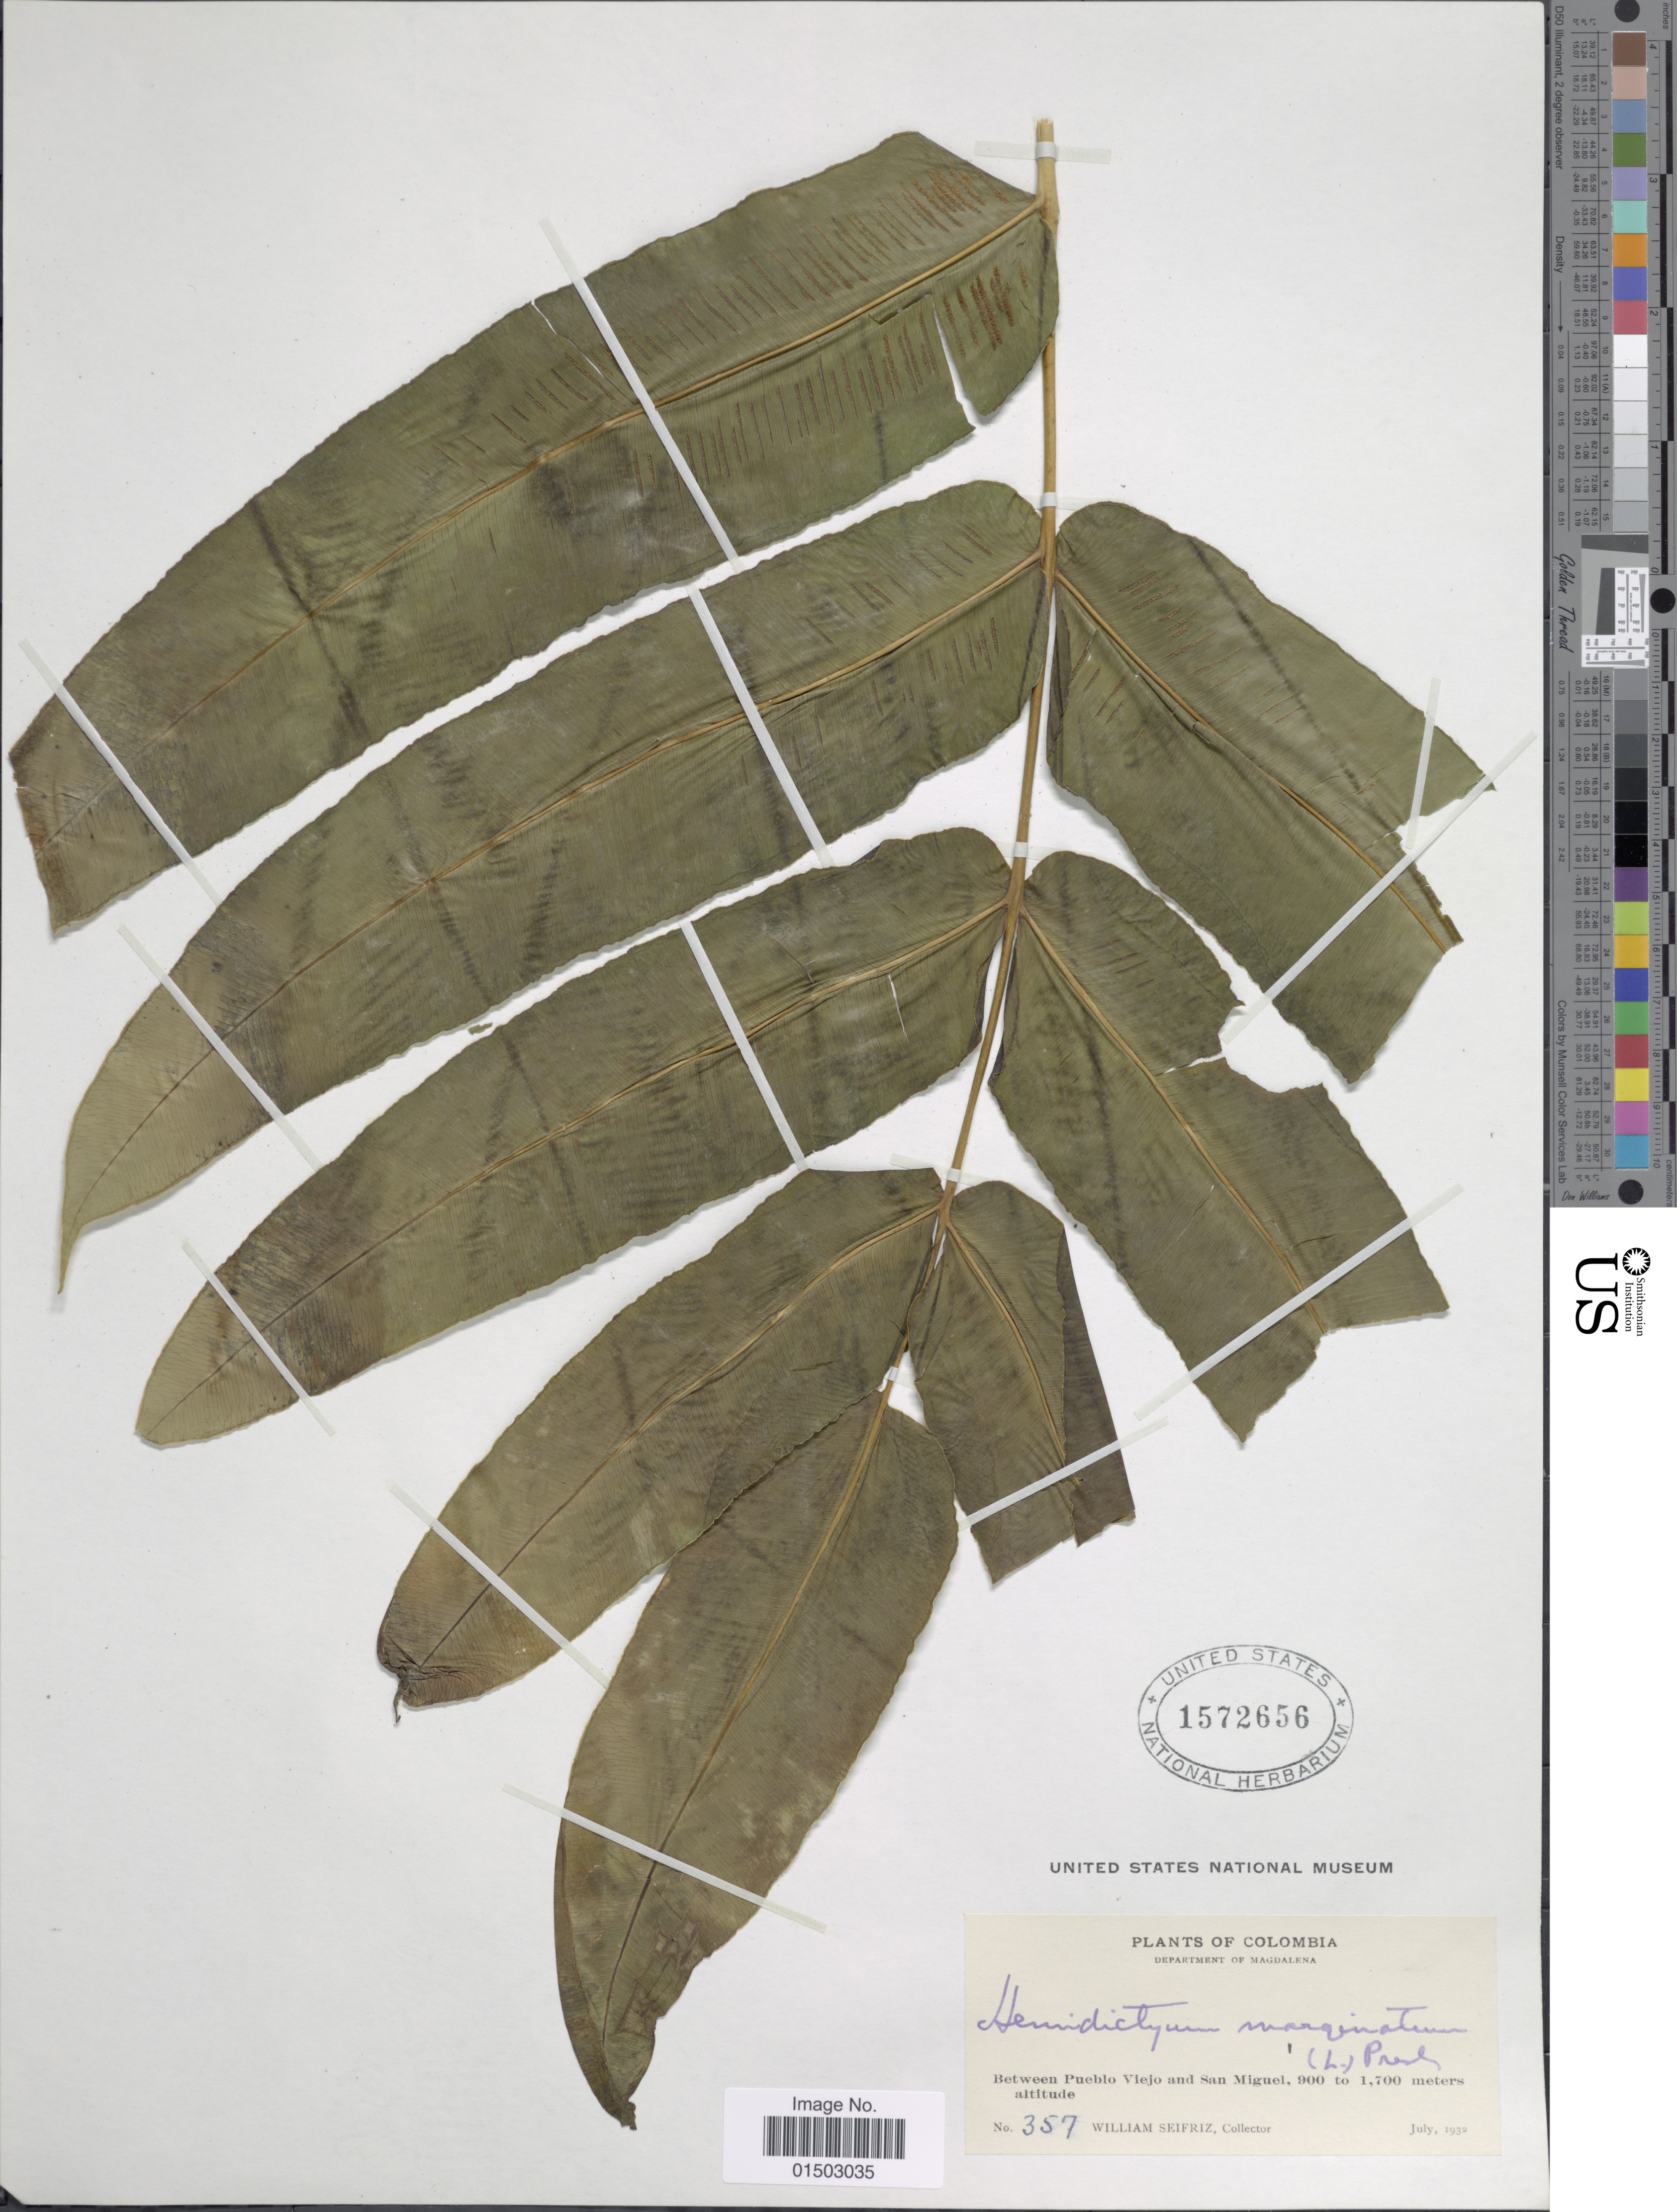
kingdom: Plantae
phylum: Tracheophyta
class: Polypodiopsida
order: Polypodiales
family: Hemidictyaceae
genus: Hemidictyum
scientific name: Hemidictyum marginatum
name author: (L.) C. Presl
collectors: W. Seifriz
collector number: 357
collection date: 1932-07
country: Colombia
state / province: Magdalena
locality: Department of Magdalena. Between Pueblo Viejo and San Miquel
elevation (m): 900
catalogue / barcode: US 1572656